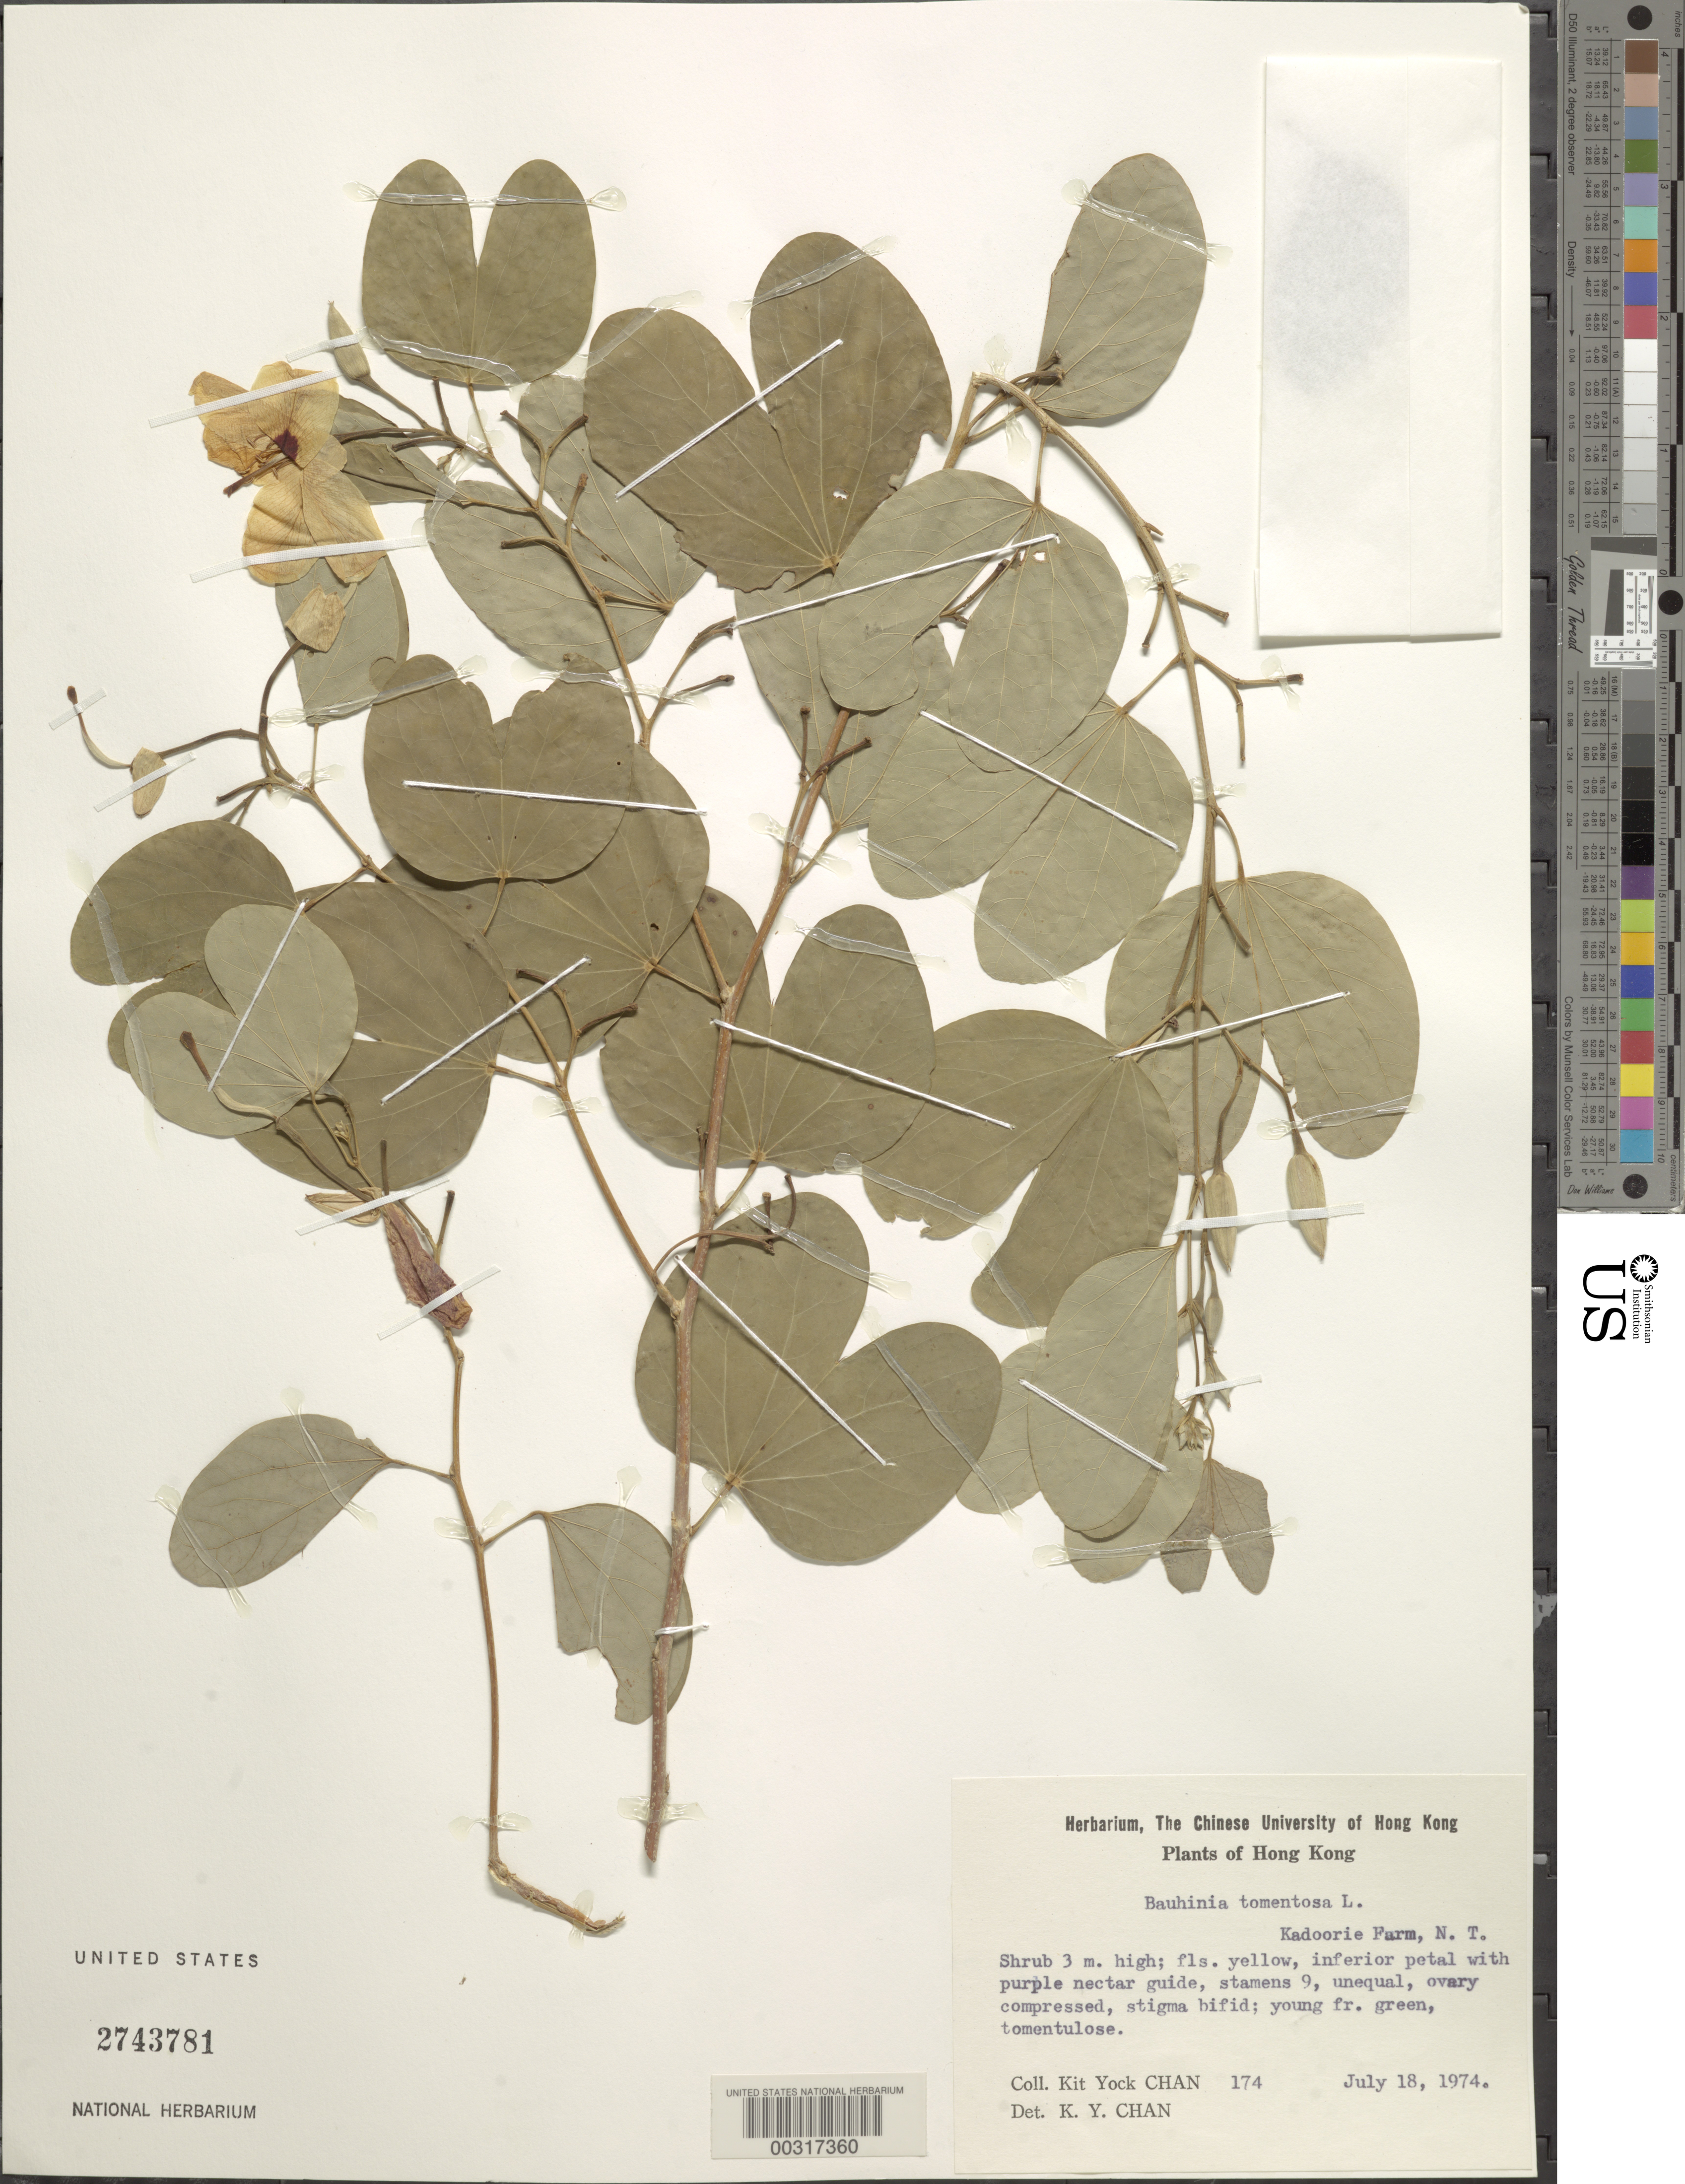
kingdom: Plantae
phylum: Tracheophyta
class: Magnoliopsida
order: Fabales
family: Fabaceae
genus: Bauhinia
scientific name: Bauhinia tomentosa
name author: L.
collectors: K. Chan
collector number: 174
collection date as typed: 18 Jan 1974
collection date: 1974-01-18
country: China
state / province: Hong Kong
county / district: New Territories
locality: Kadoorie farm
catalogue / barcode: US 2743781